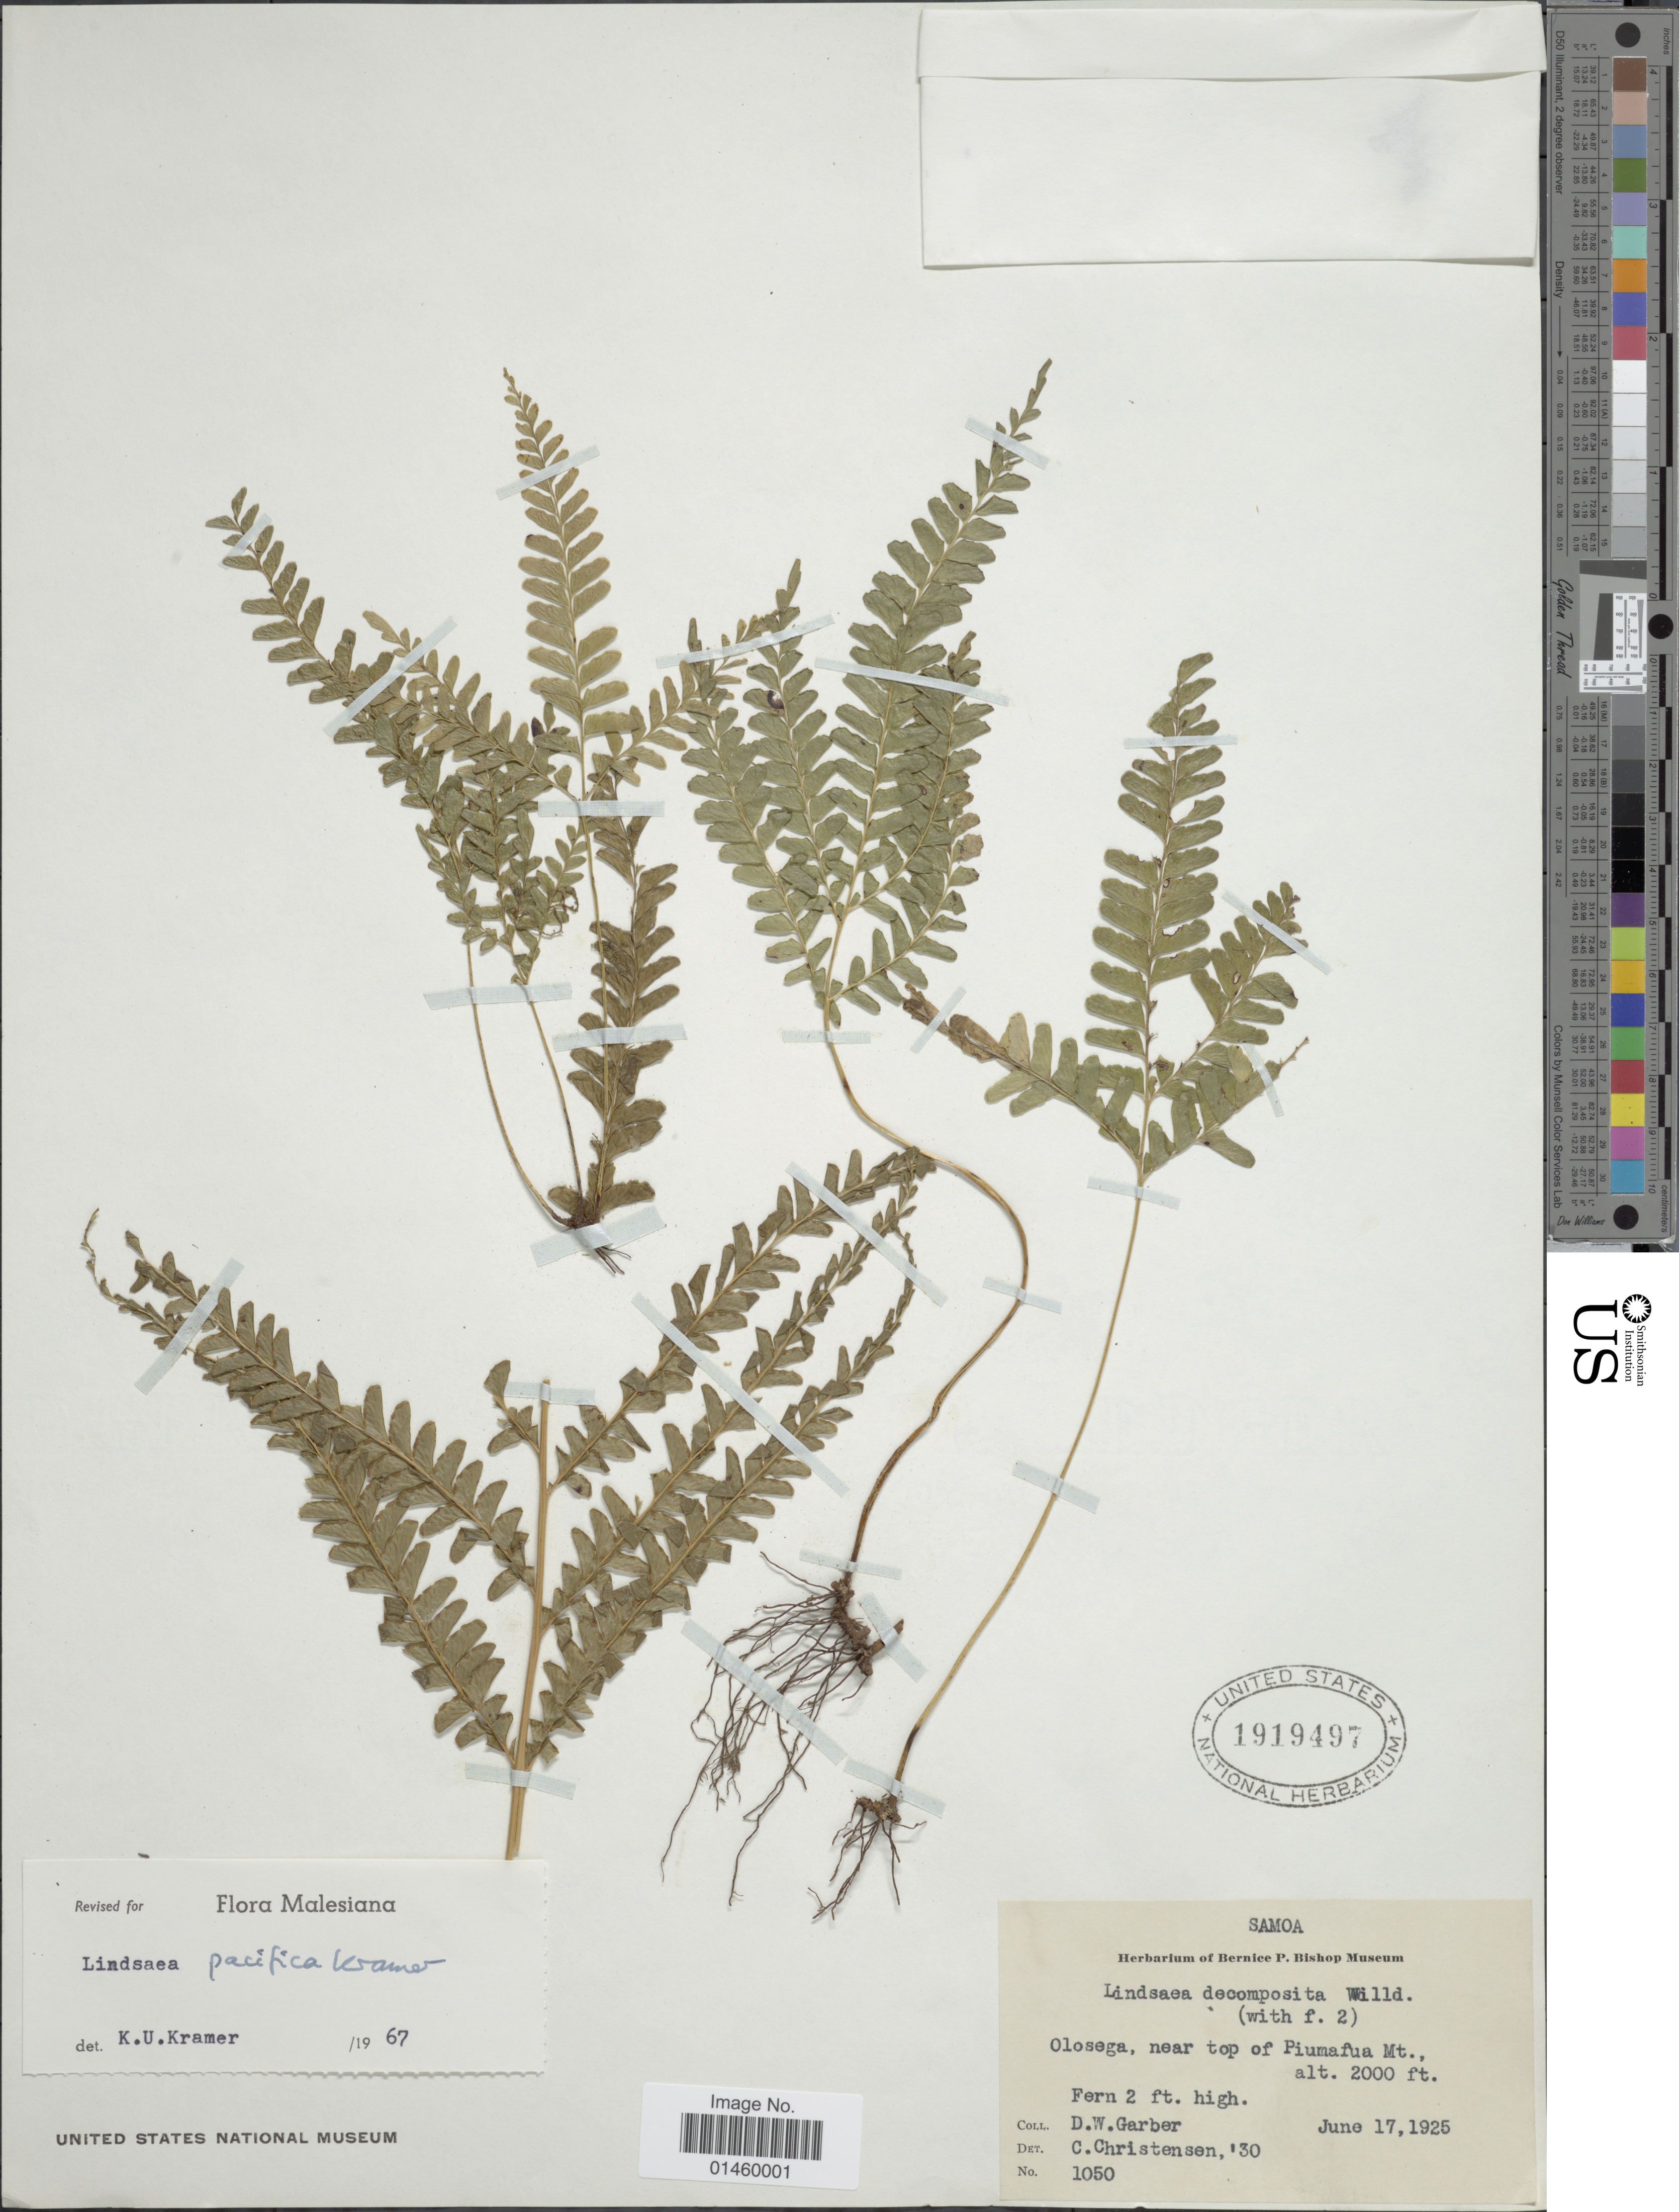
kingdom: Plantae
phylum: Tracheophyta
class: Polypodiopsida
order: Polypodiales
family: Lindsaeaceae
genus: Lindsaea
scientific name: Lindsaea pacifica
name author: K.U. Kramer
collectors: D. W. Garber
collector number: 1050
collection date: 1925-06-17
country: American Samoa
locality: Samoa. Olosega, near top of Piumafua Mt.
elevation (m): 610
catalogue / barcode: US 1919497